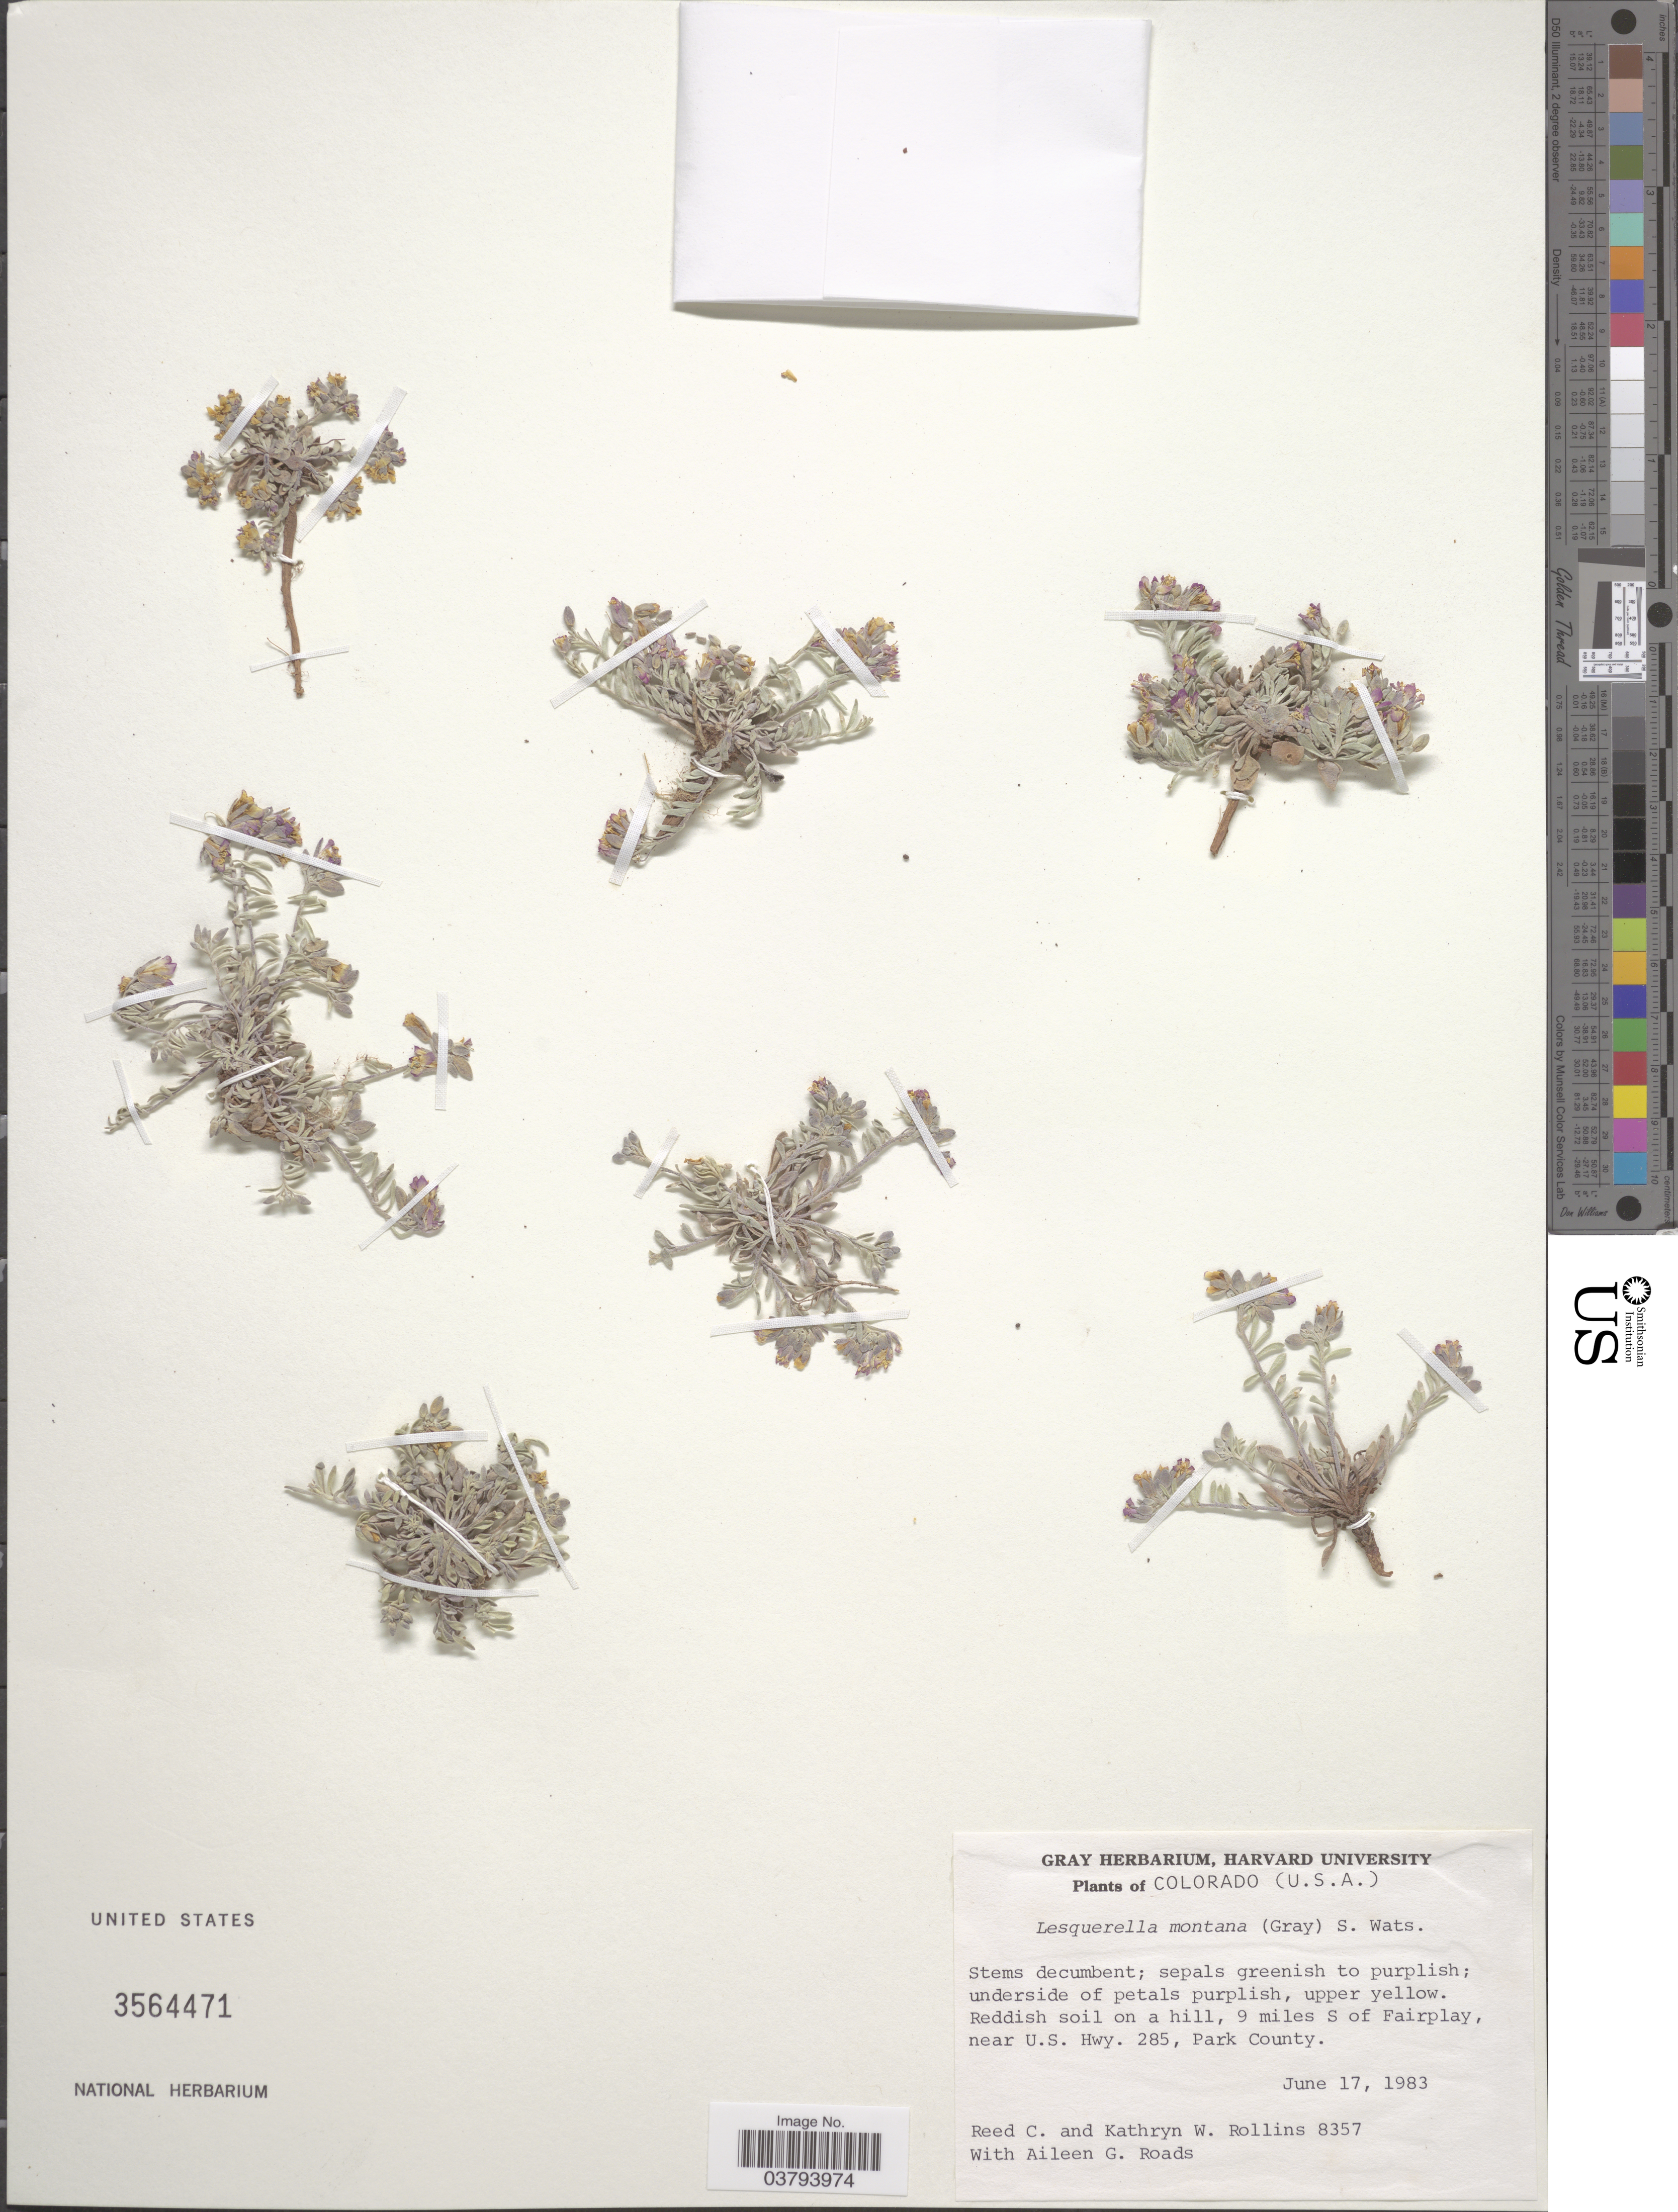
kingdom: Plantae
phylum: Tracheophyta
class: Magnoliopsida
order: Brassicales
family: Brassicaceae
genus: Lesquerella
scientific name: Lesquerella montana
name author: (A. Gray) S. Watson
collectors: R. C. Rollins, K. W. Rollins & A. Roads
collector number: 8357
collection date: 1983-06-17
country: United States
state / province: Colorado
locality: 9 miles S of Fairplay, near U.S. Hwy. 285, Park County.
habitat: reddish soil on a hill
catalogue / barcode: US 3564471